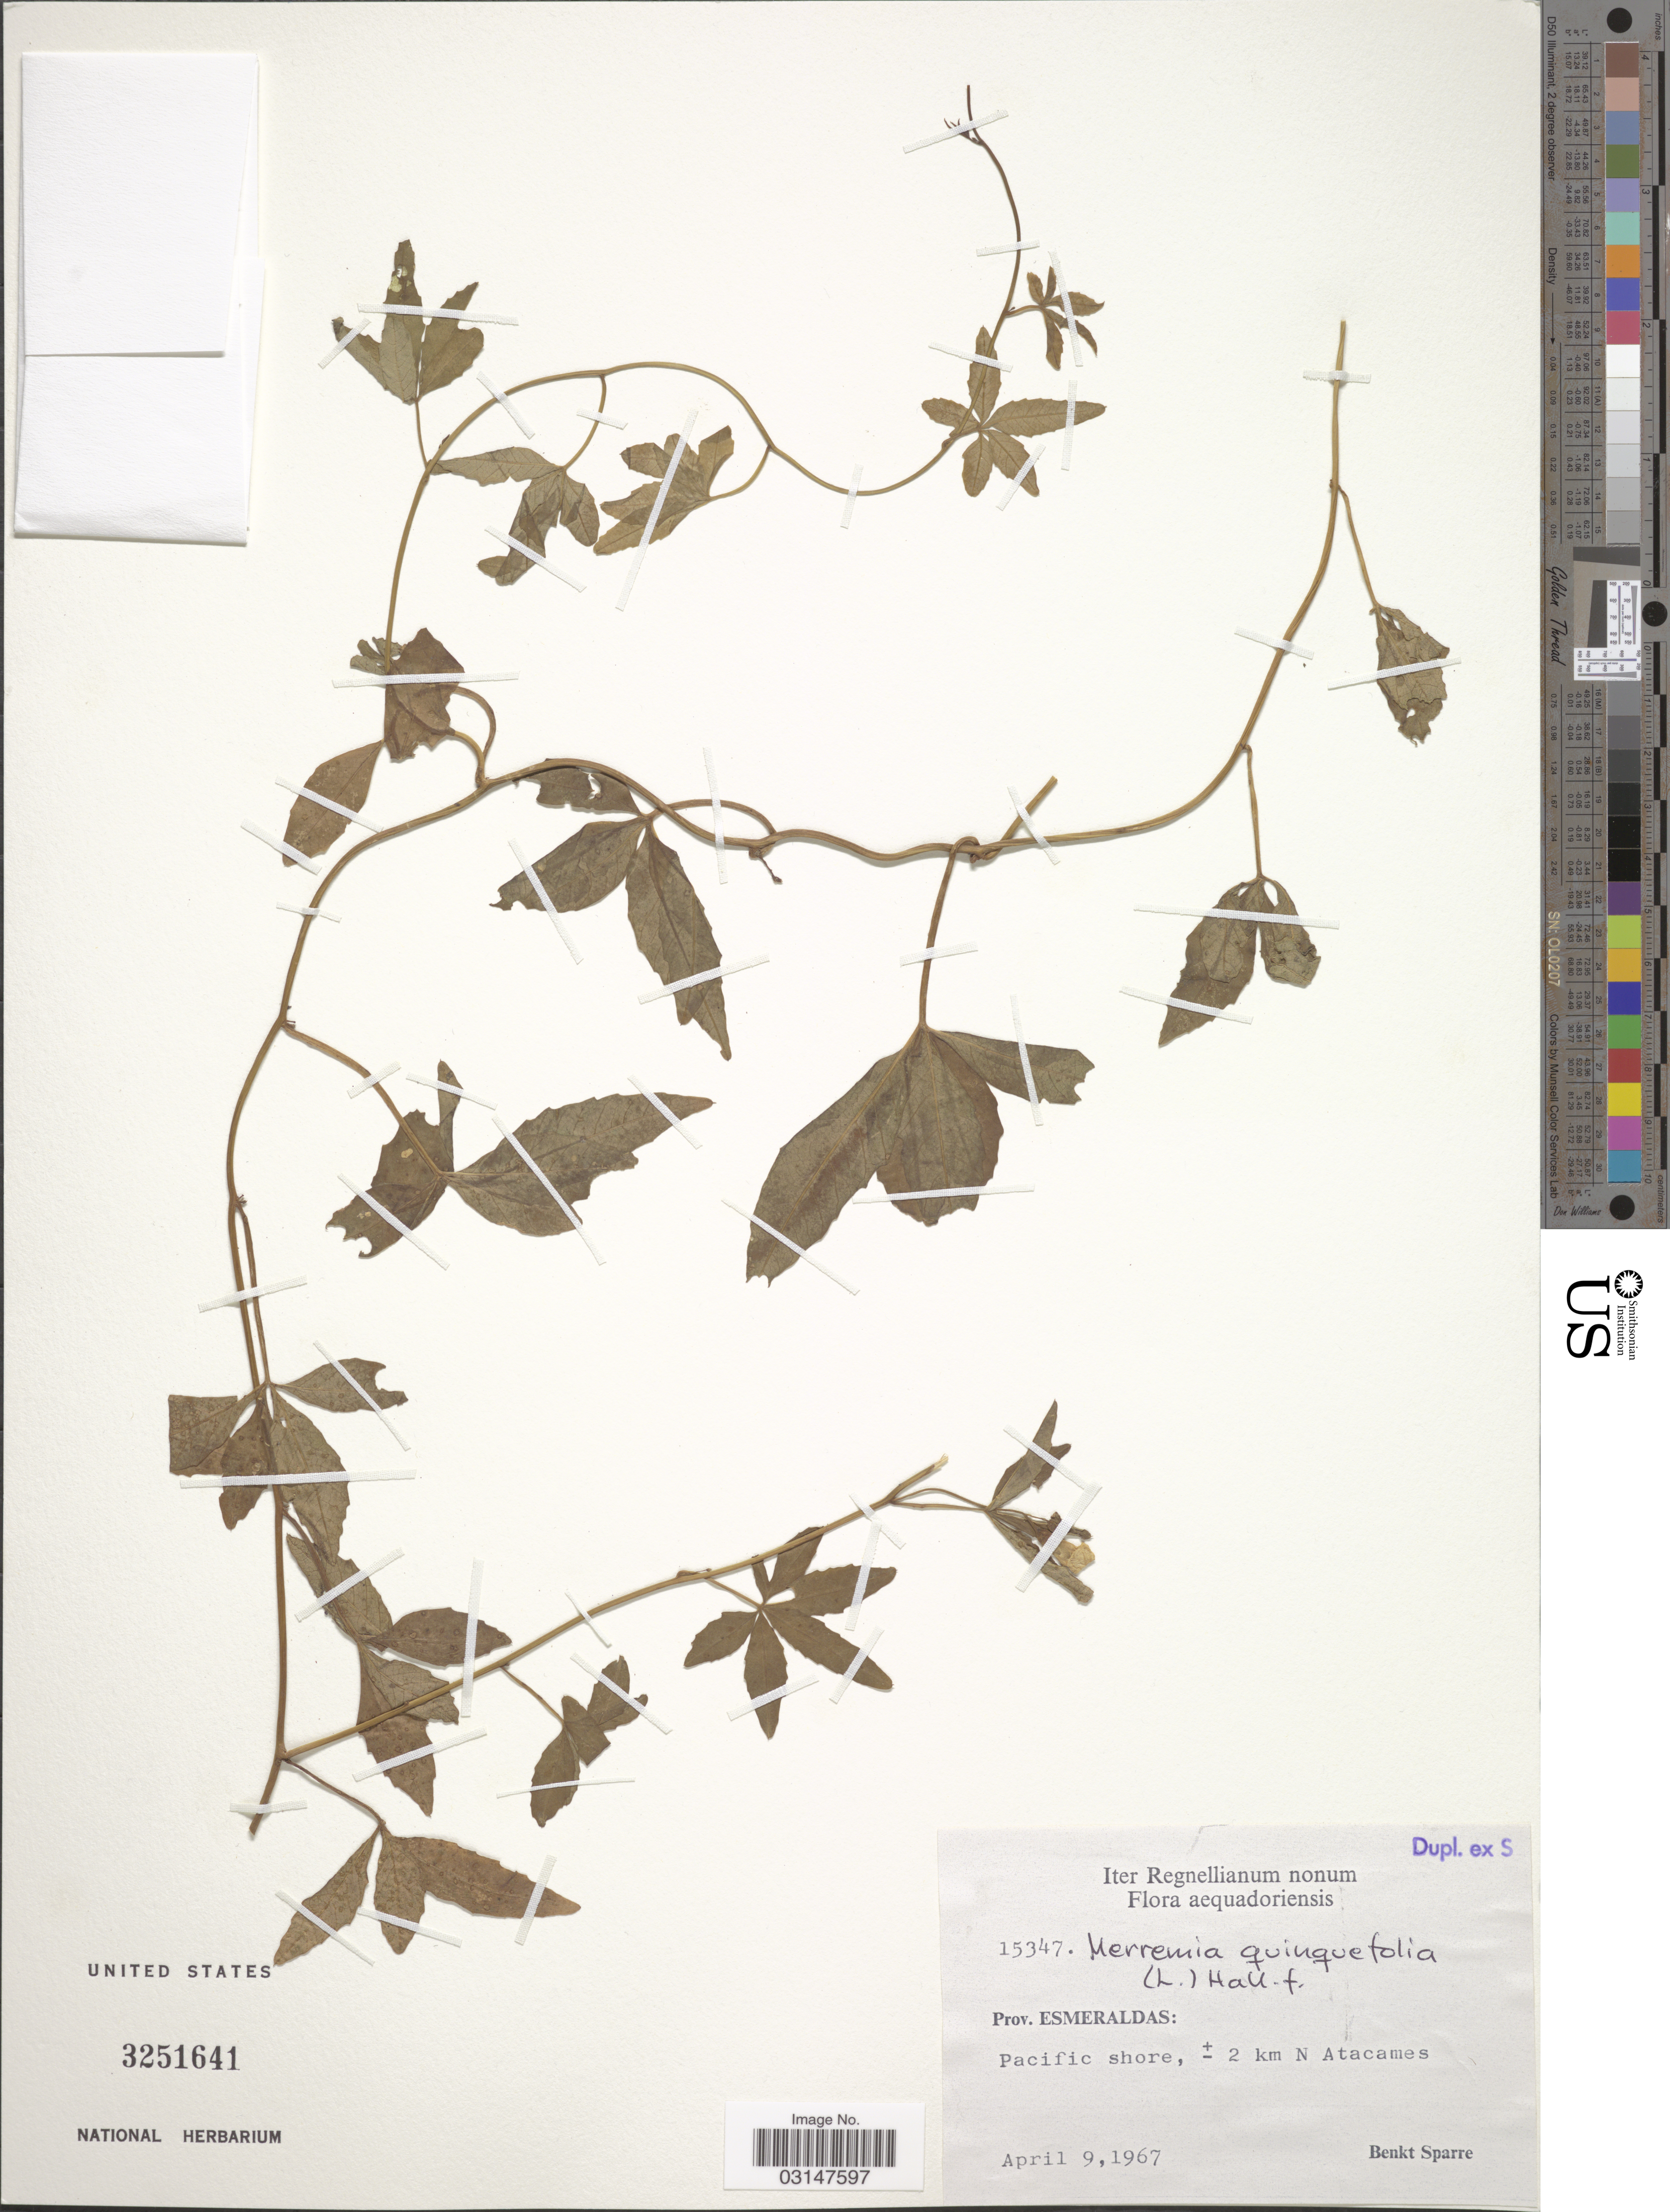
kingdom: Plantae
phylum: Tracheophyta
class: Magnoliopsida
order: Solanales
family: Convolvulaceae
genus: Distimake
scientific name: Distimake quinquefolius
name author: (L.) A. R. Simões & Staples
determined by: Strong, Mark T., (BOT), Smithsonian Institution - National Museum of Natural History (UNITED STATES)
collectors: B. Sparre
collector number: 15347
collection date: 1967-04-09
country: Ecuador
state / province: Esmeraldas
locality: Aequadoriensis, Pacific shore, ± 2 km N Atacmes.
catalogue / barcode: US 3251641